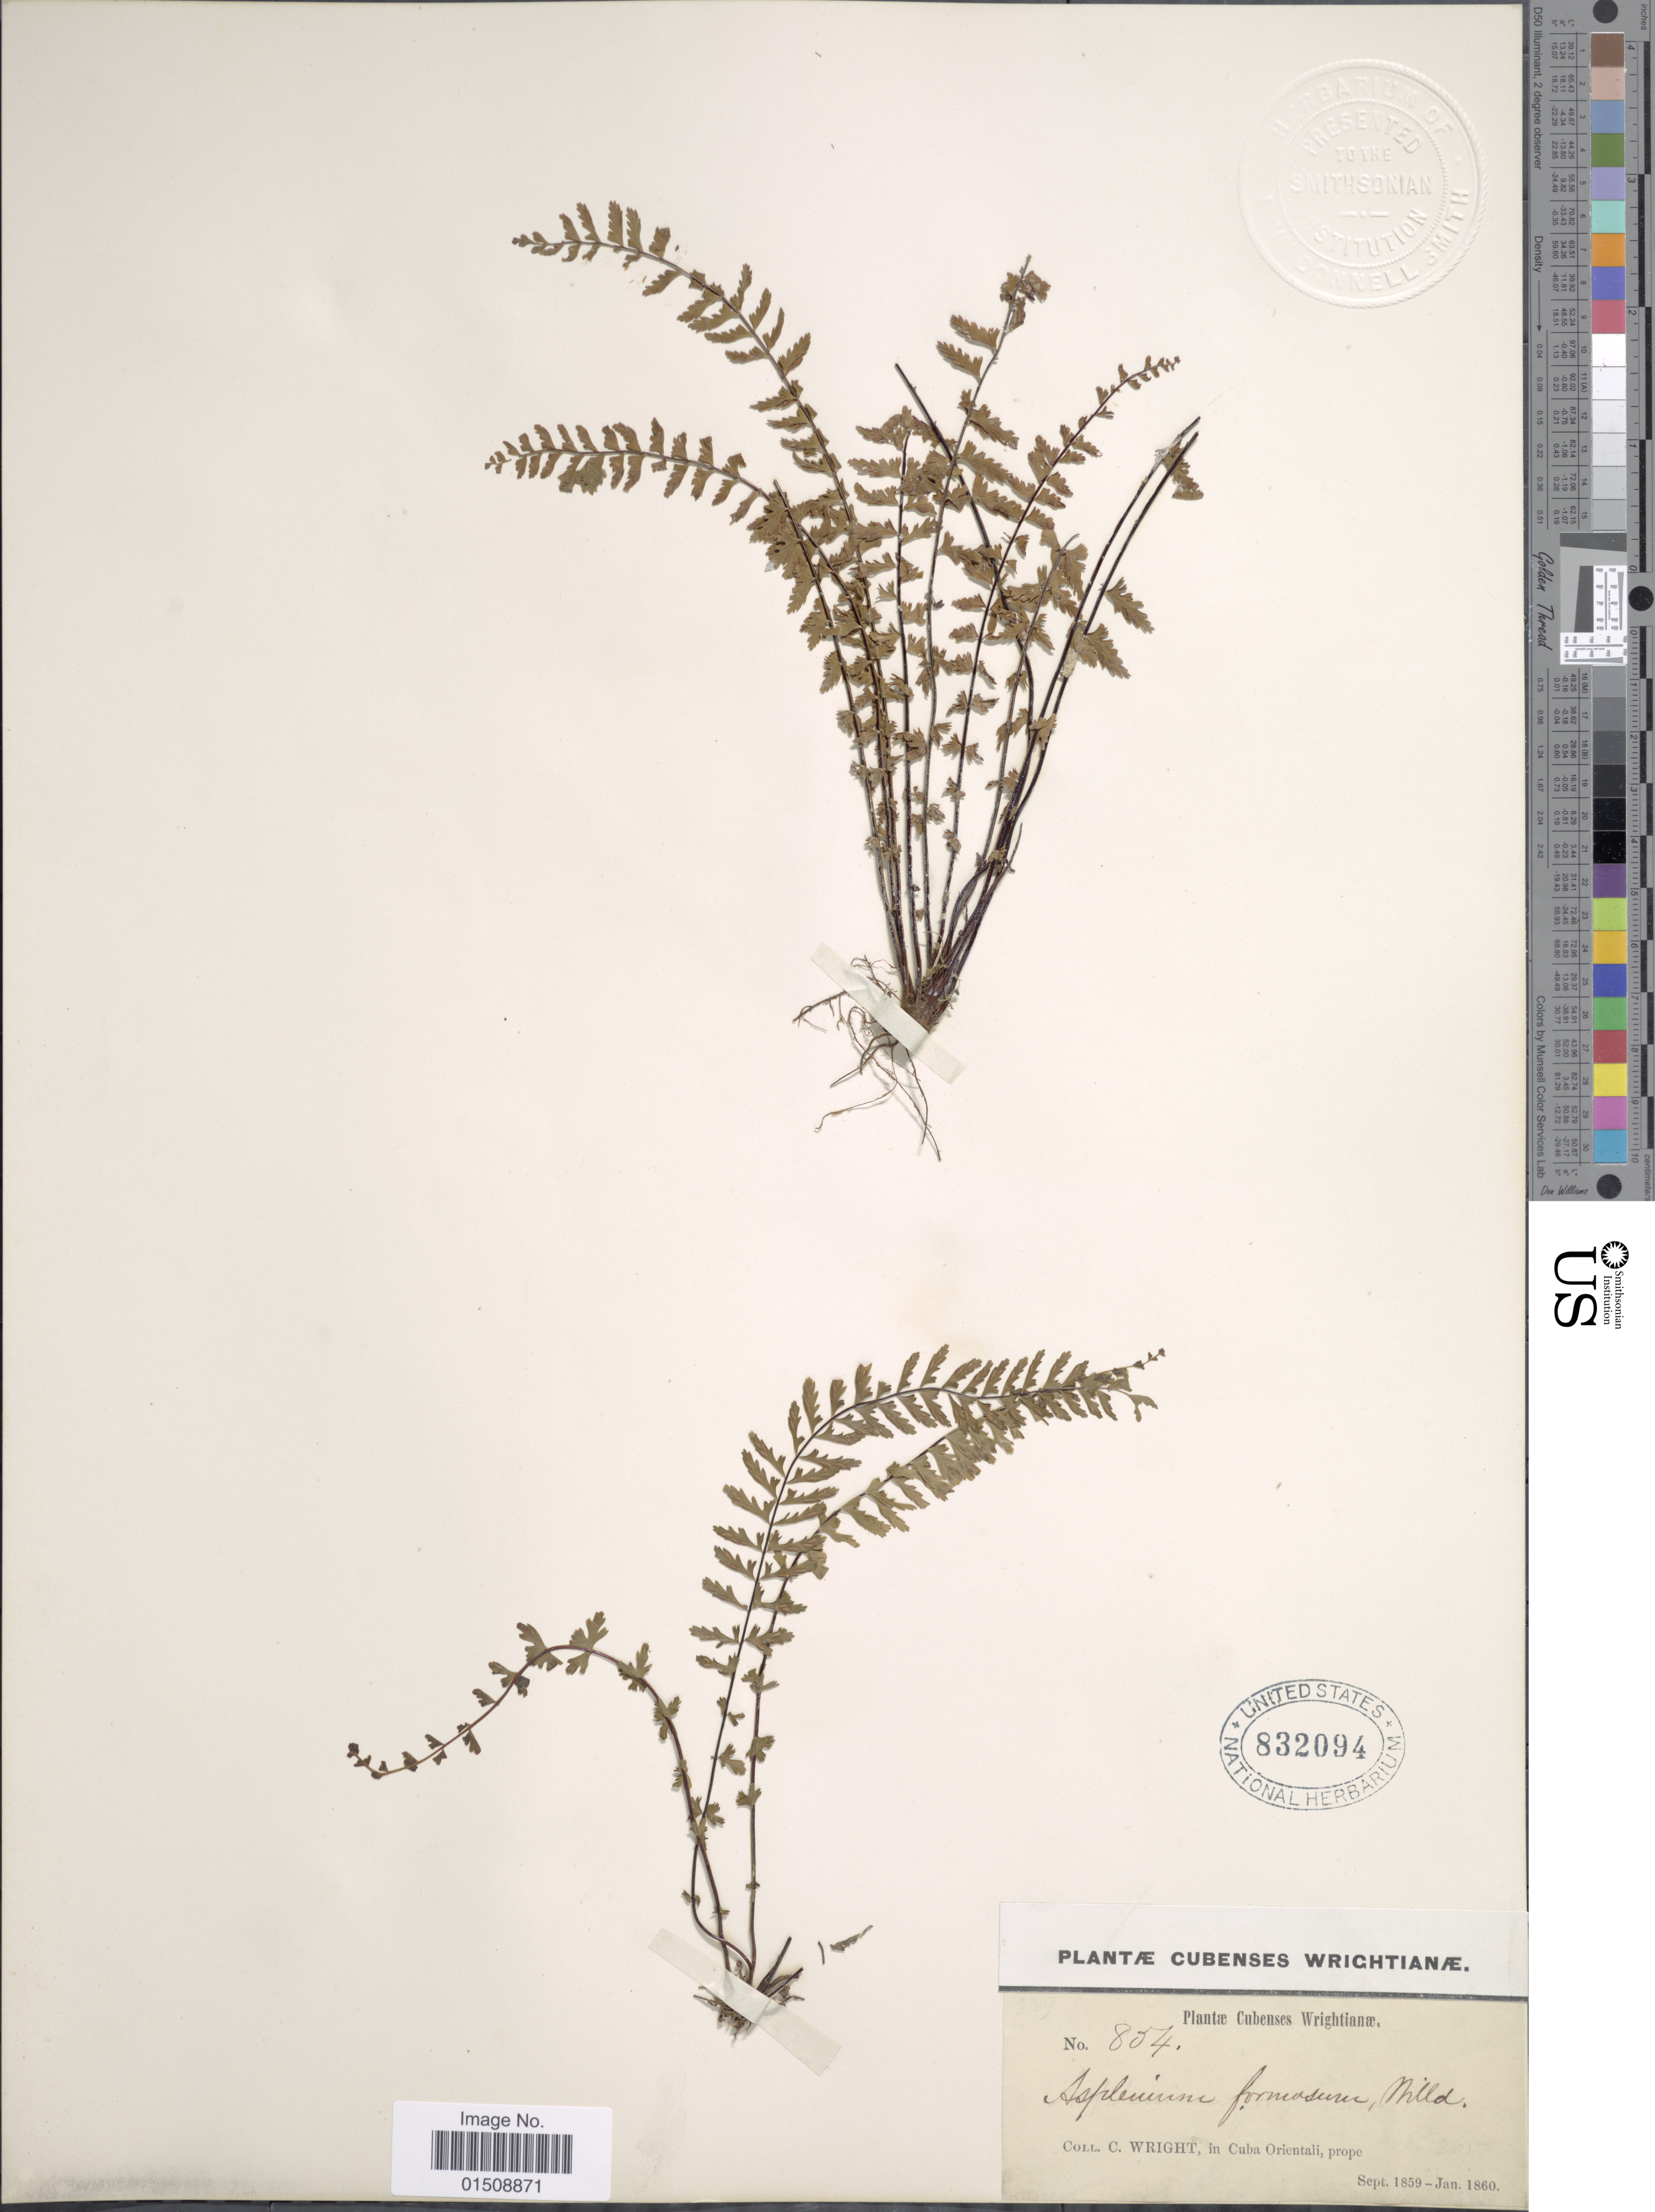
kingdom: Plantae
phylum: Tracheophyta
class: Polypodiopsida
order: Polypodiales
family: Aspleniaceae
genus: Asplenium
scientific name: Asplenium formosum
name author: Willd.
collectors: C. Wright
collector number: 854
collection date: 1859-09/1860-01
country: Cuba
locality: Cubenses, in Cuba Orientali, prope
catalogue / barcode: US 832094